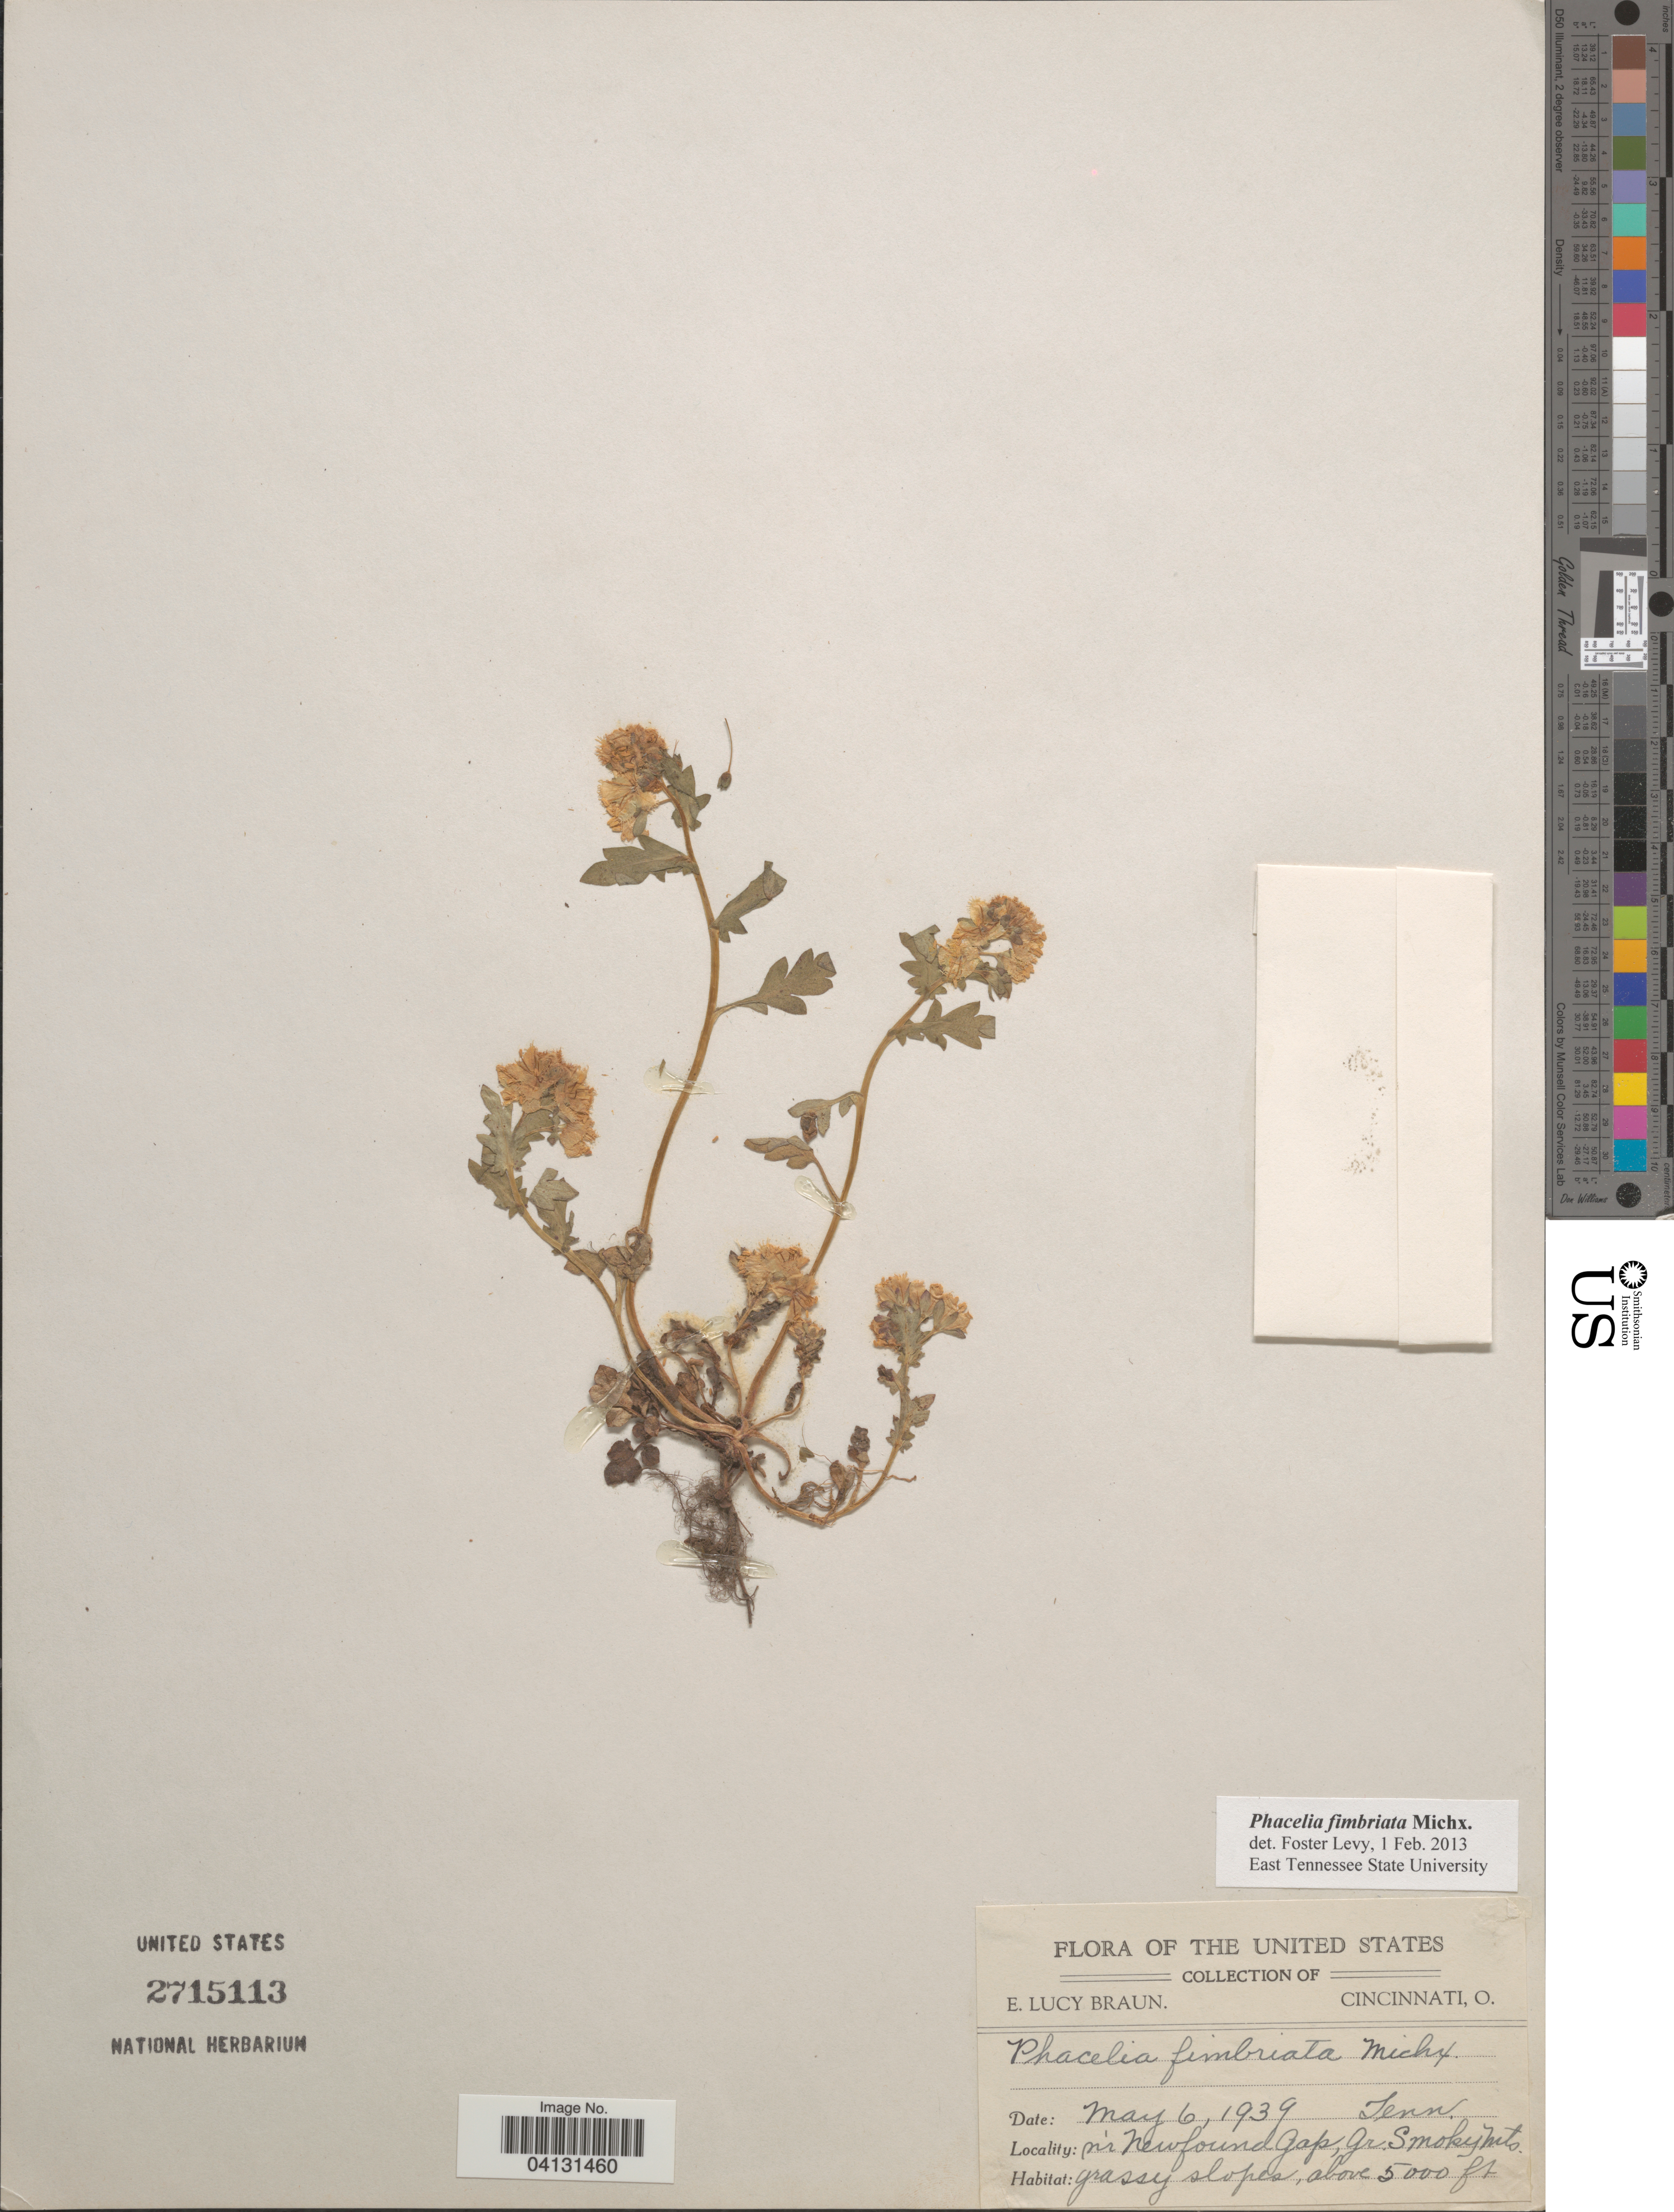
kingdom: Plantae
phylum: Tracheophyta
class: Magnoliopsida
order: Boraginales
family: Hydrophyllaceae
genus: Phacelia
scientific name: Phacelia fimbriata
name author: Michx.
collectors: E. L. Braun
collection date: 1939-05-06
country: United States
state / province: Tennessee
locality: In Newfoundland Gap, Gr. Smoky Mts.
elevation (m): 1524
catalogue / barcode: US 2715113